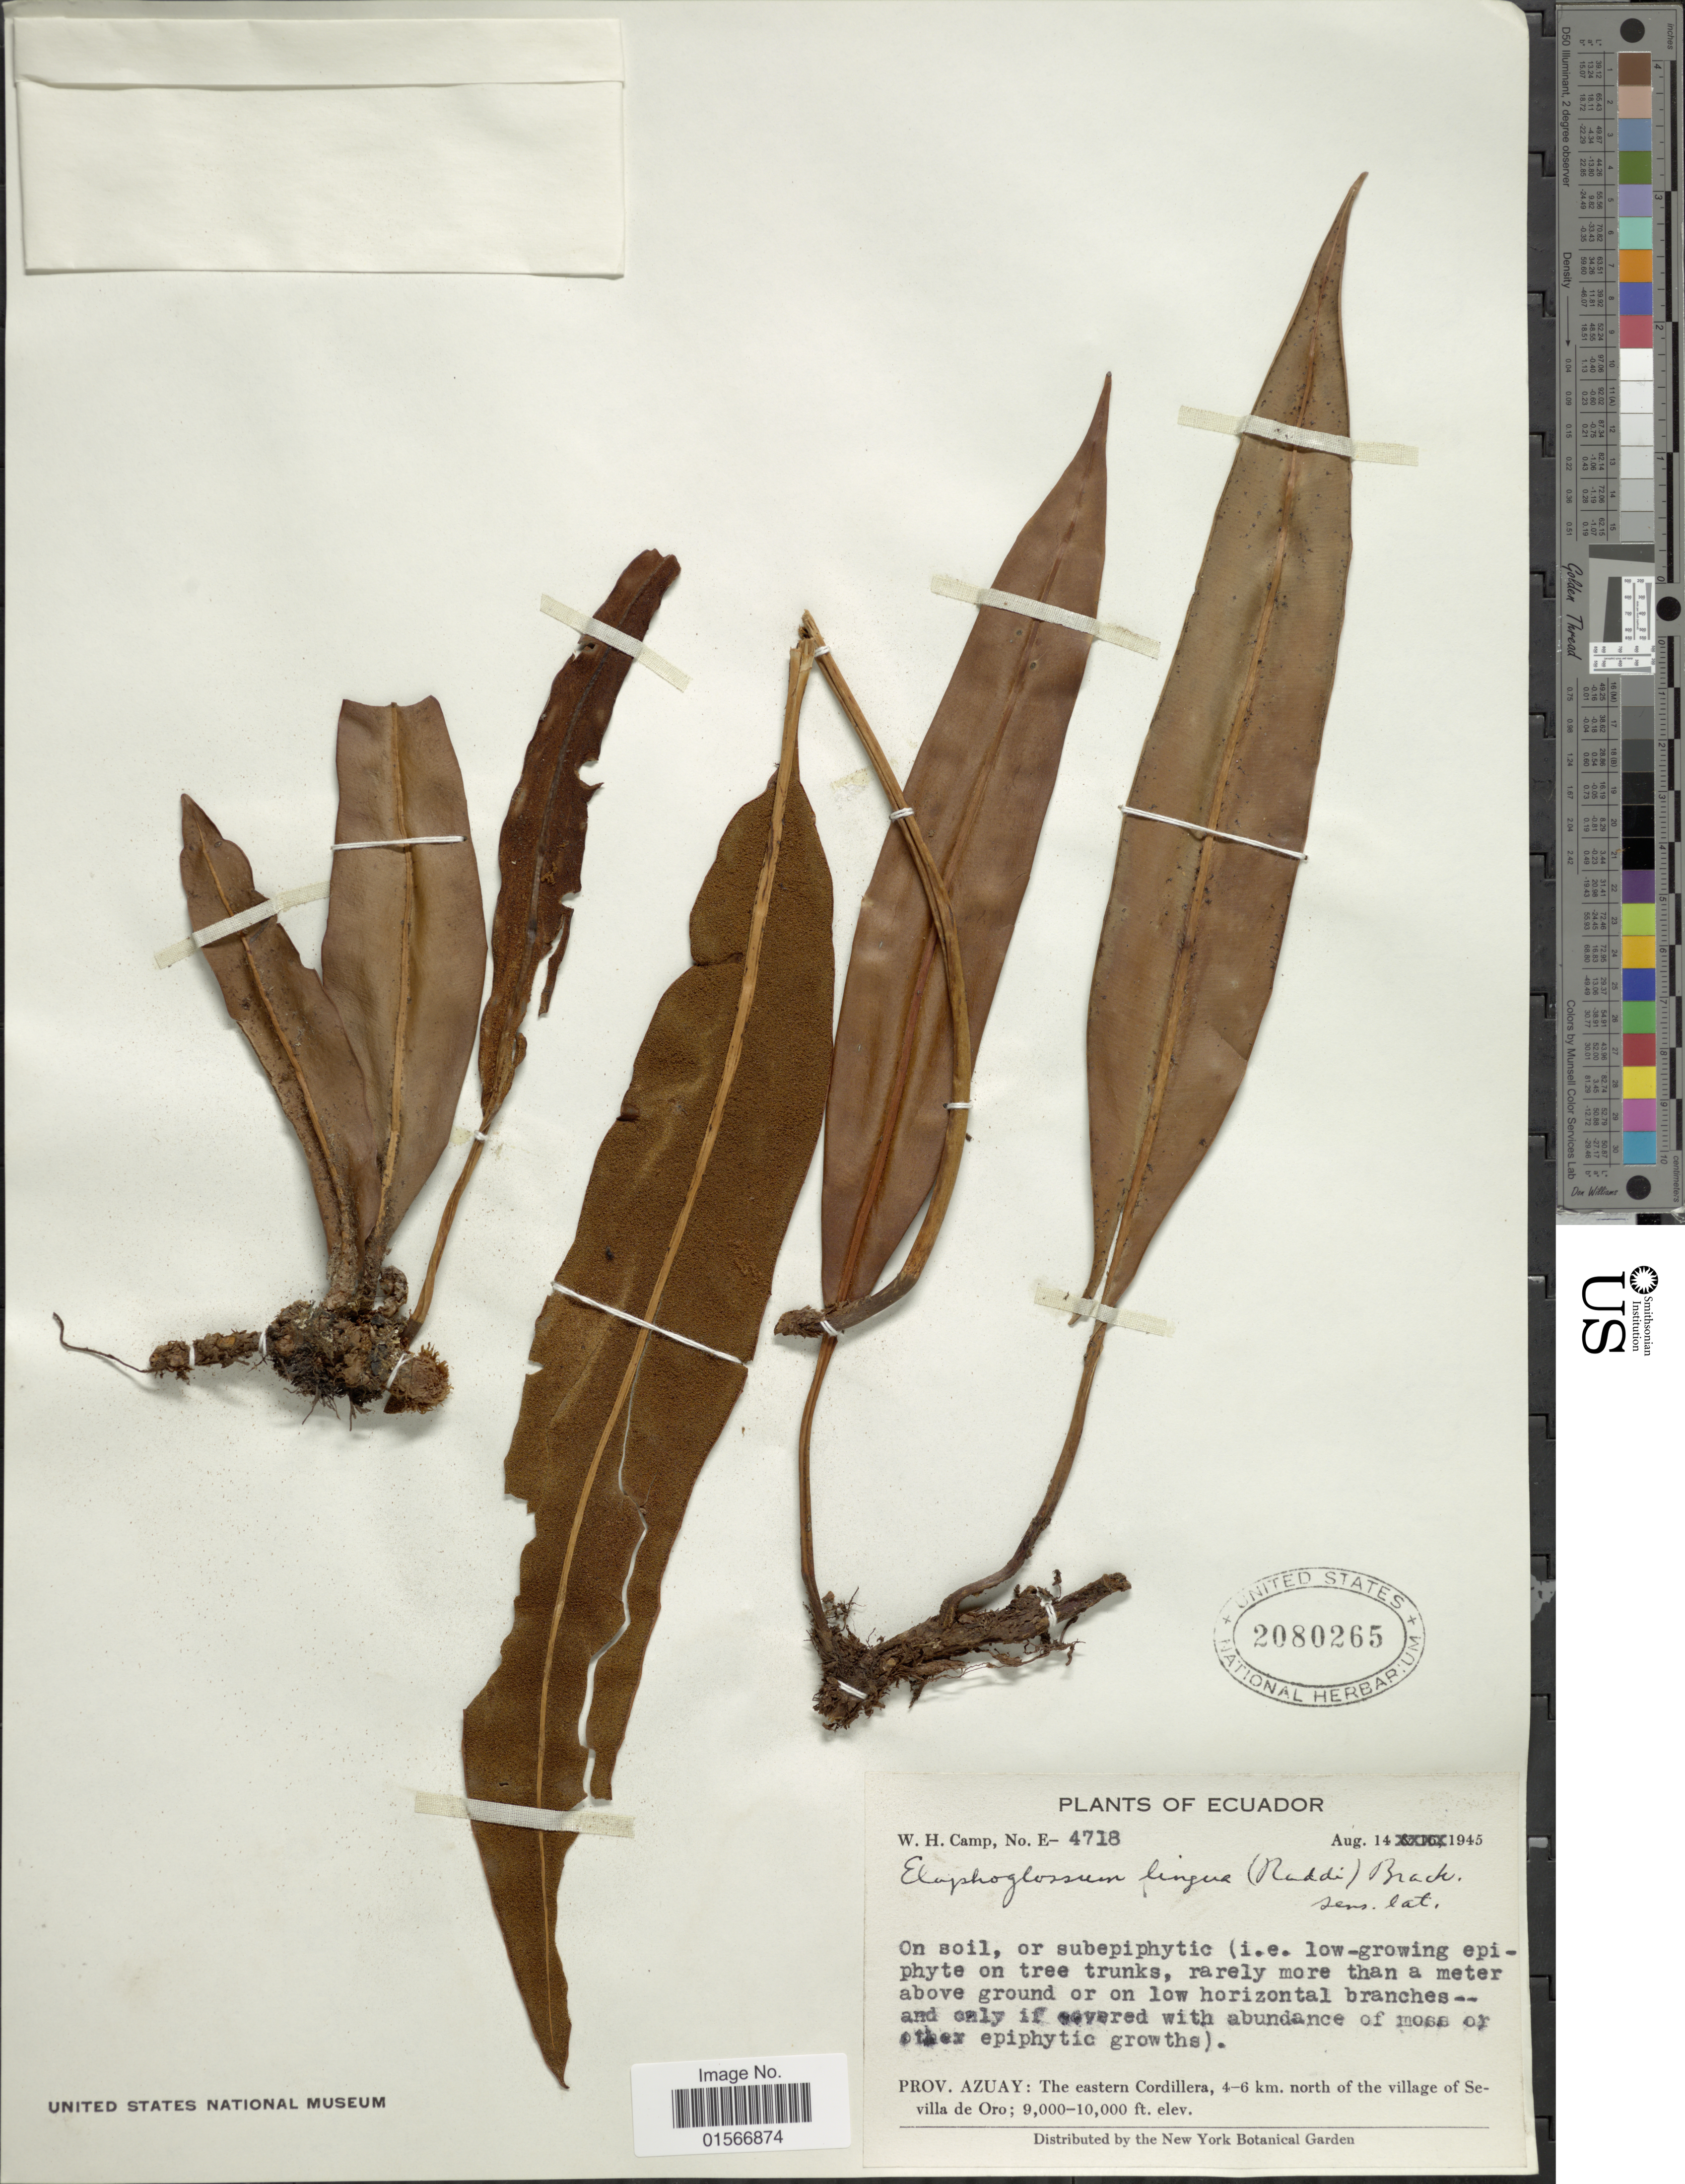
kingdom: Plantae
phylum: Tracheophyta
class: Polypodiopsida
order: Polypodiales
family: Dryopteridaceae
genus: Elaphoglossum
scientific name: Elaphoglossum lingua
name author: (C. Presl) Brack.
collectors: W. H. Camp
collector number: E-4718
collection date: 1945-08-14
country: Ecuador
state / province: Azuay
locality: The eastern Cordillera, 4-6 km north of the village of Sevilla de Oro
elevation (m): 2743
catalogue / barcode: US 2080265